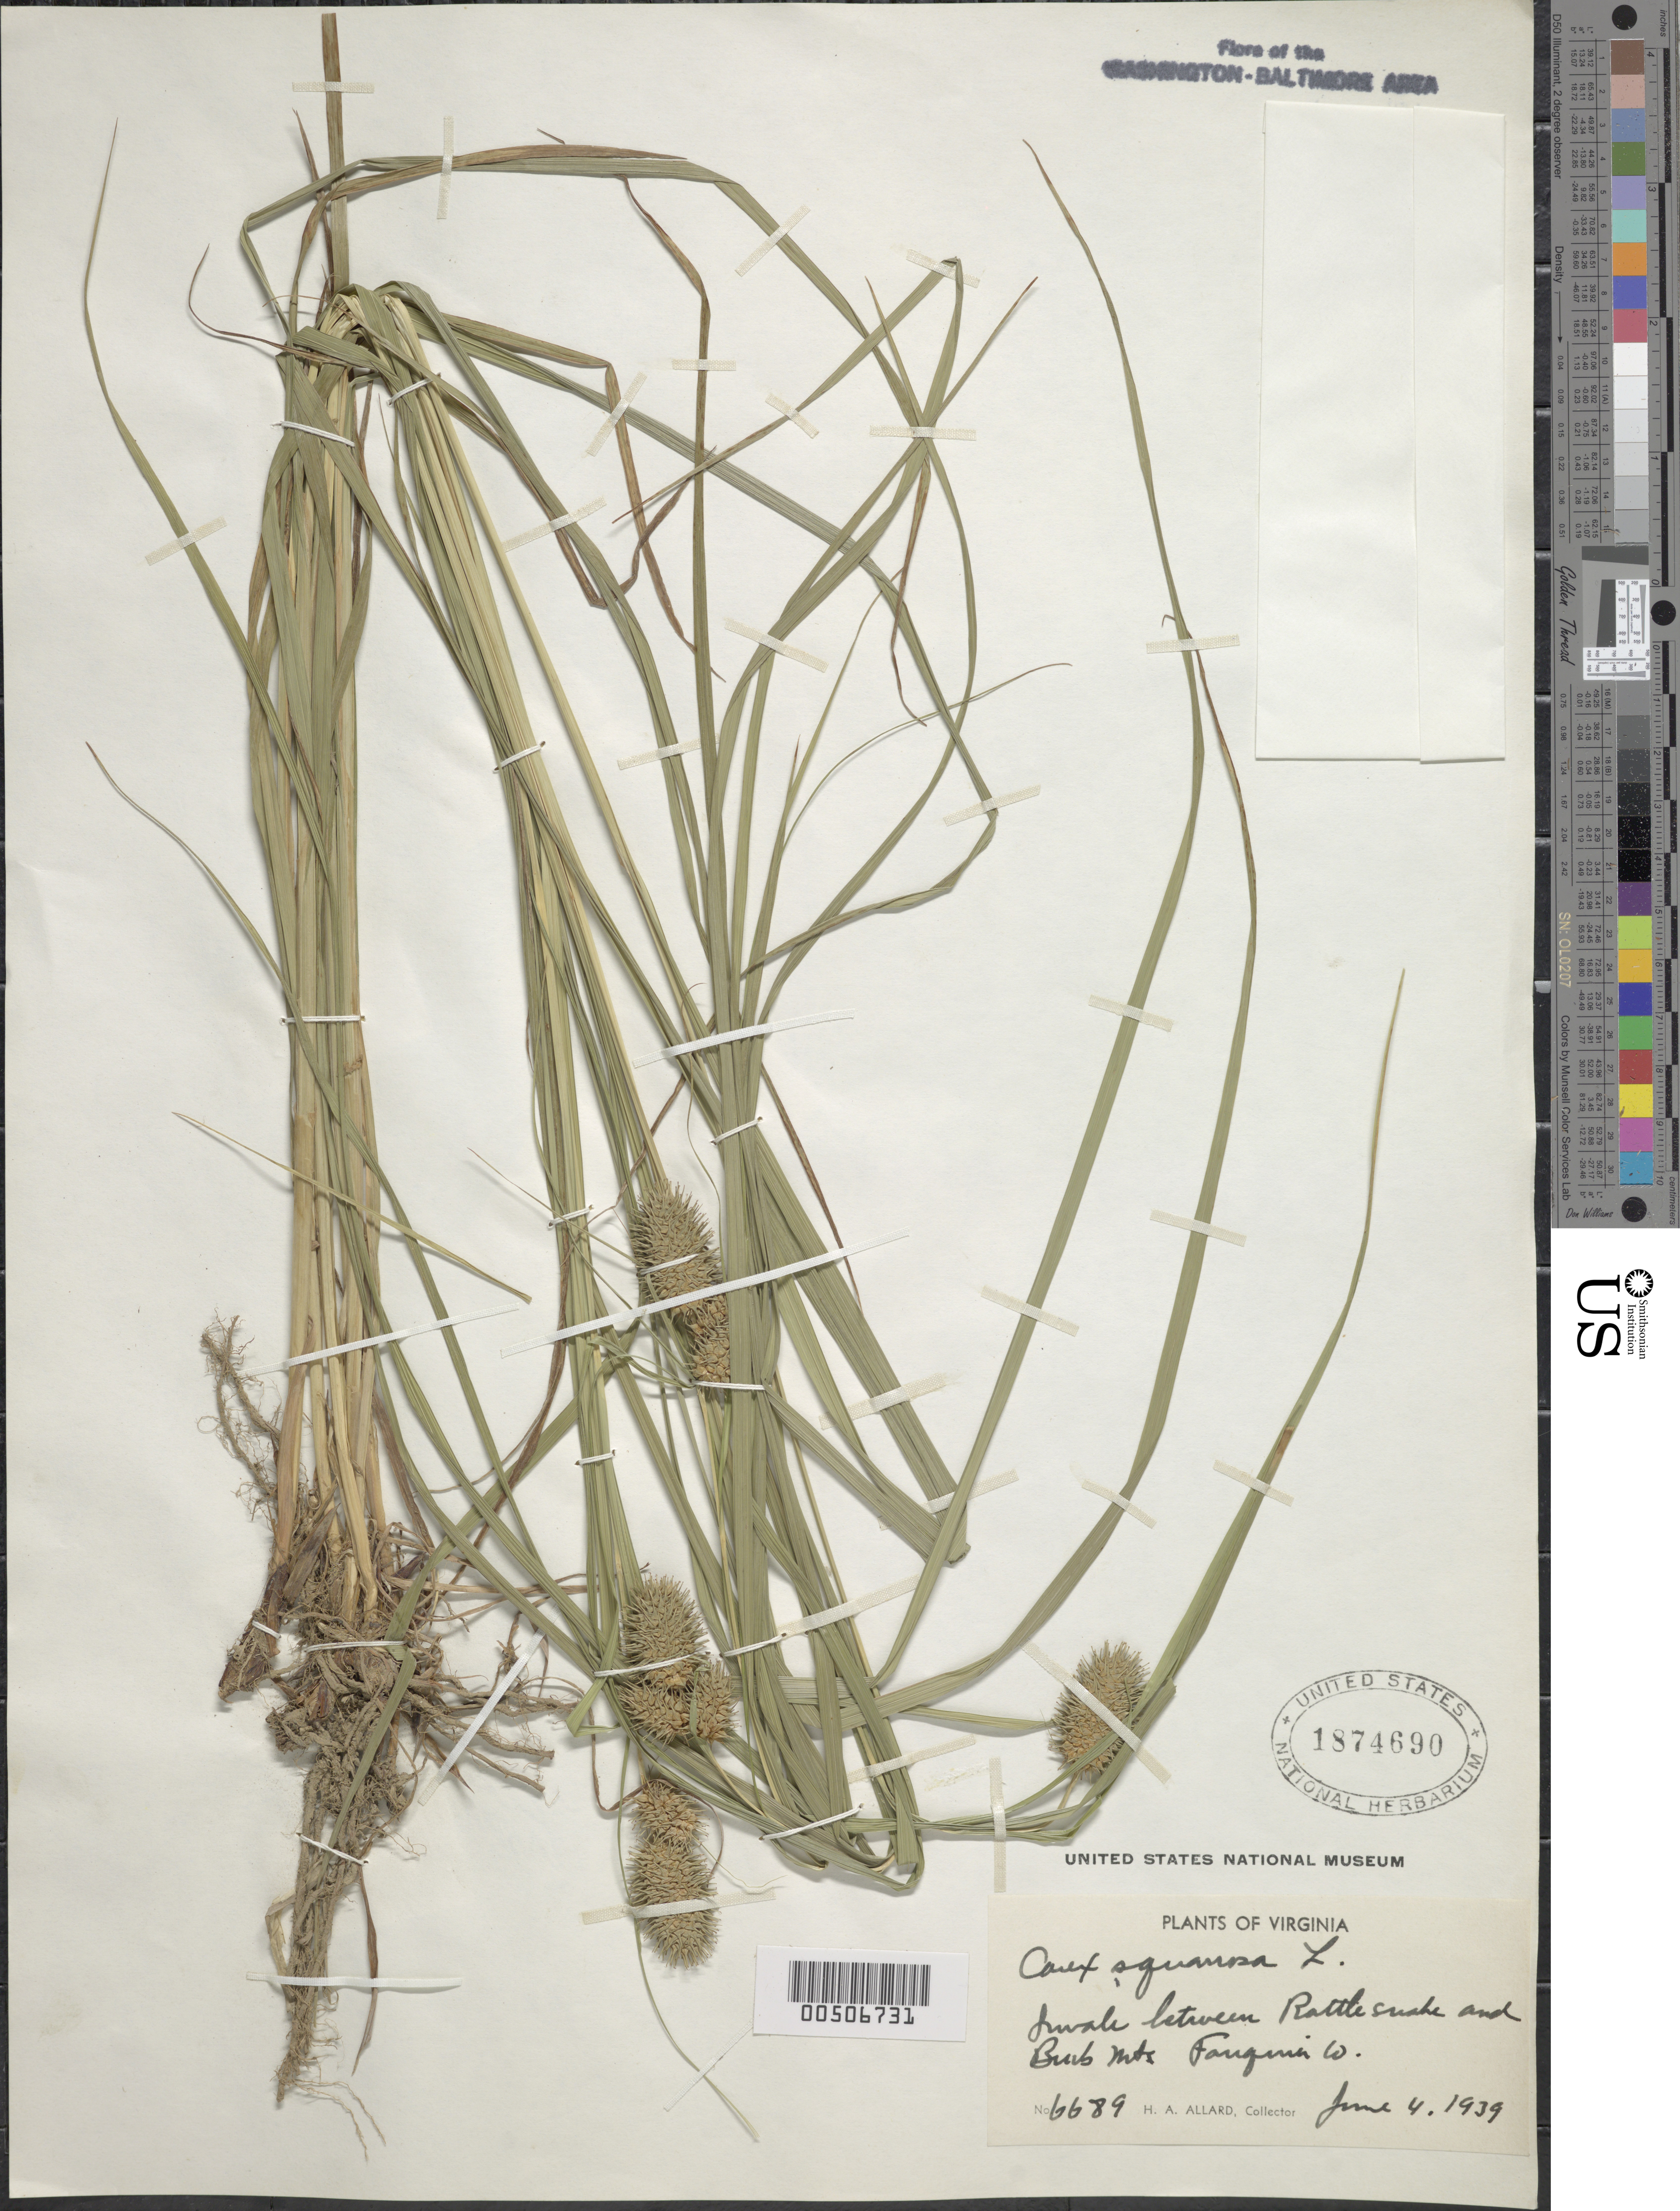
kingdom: Plantae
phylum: Tracheophyta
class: Liliopsida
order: Poales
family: Cyperaceae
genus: Carex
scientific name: Carex squarrosa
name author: L.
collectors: H. A. Allard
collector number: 6689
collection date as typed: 04 Jun 1939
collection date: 1939-06-04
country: United States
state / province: Virginia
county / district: Fauquier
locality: between Rattlesnake and Buck Mountains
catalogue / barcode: US 1874690